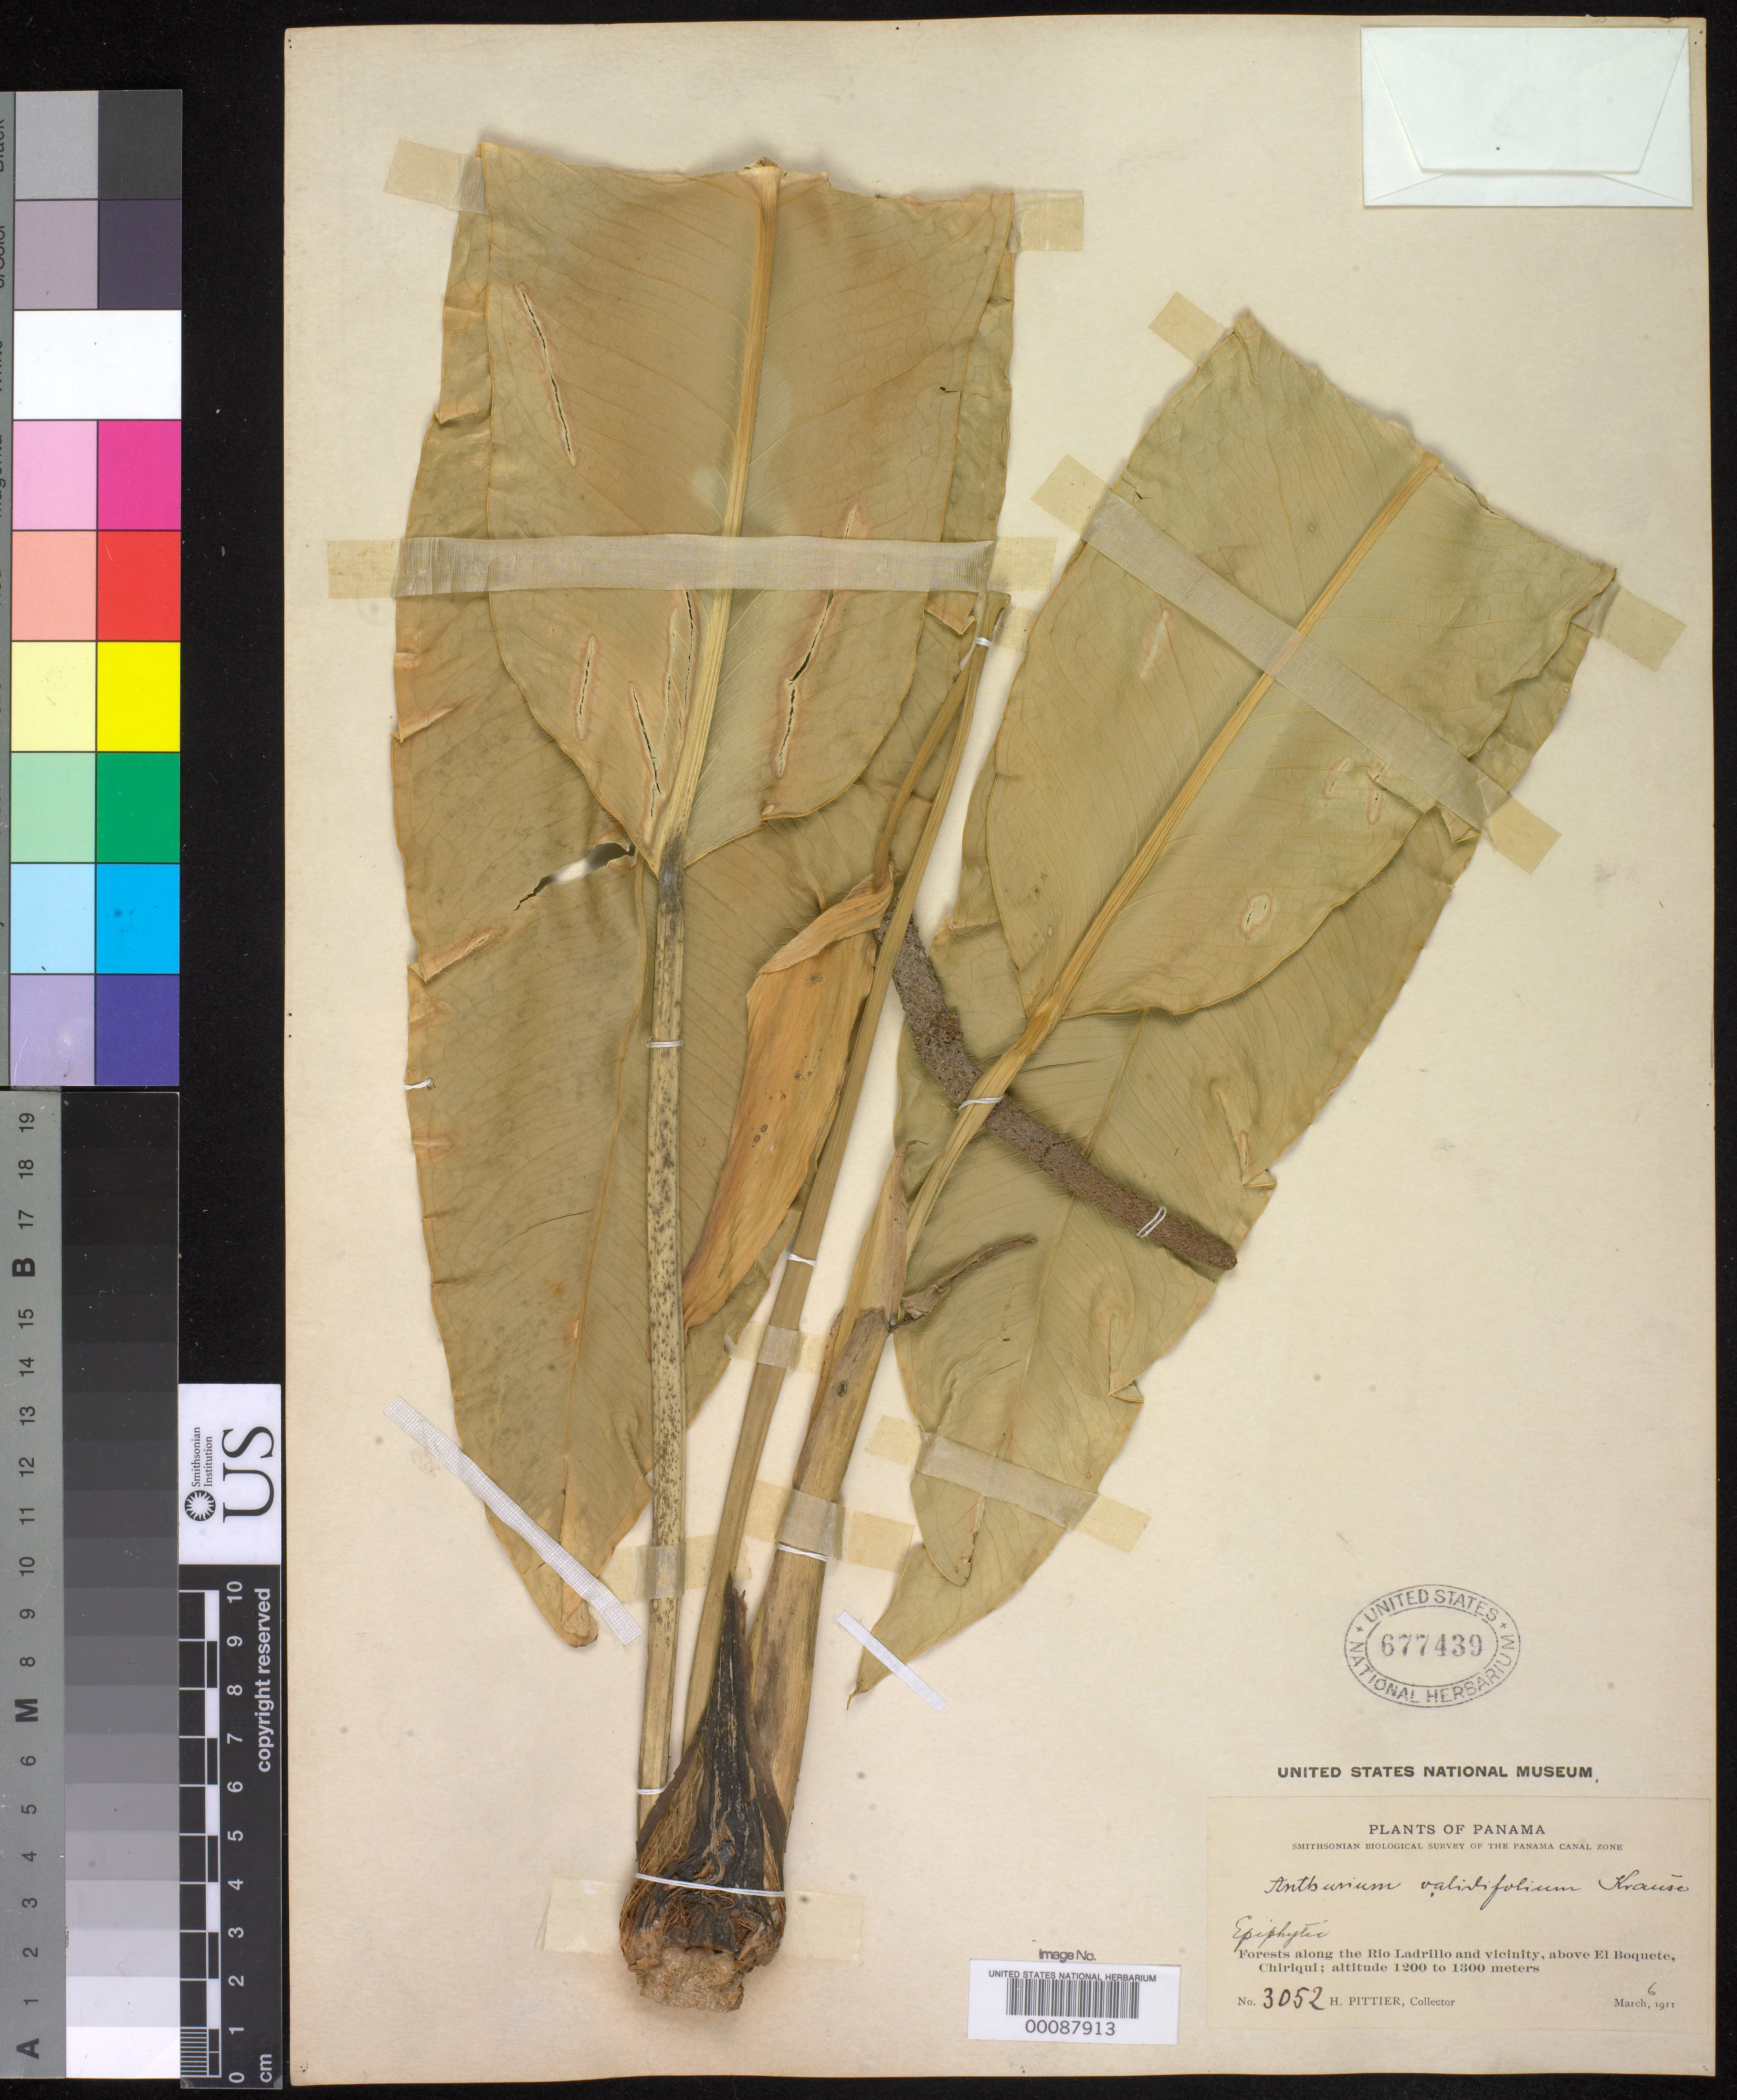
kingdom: Plantae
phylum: Tracheophyta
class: Liliopsida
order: Alismatales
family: Araceae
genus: Anthurium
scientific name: Anthurium validifolium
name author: K. Krause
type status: Isotype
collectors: H. F. Pittier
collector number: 3052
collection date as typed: Mar 1911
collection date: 1911-03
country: Panama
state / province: Chiriquí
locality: Rio Ladrillo, El Boquete.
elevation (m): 1200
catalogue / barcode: US 677439